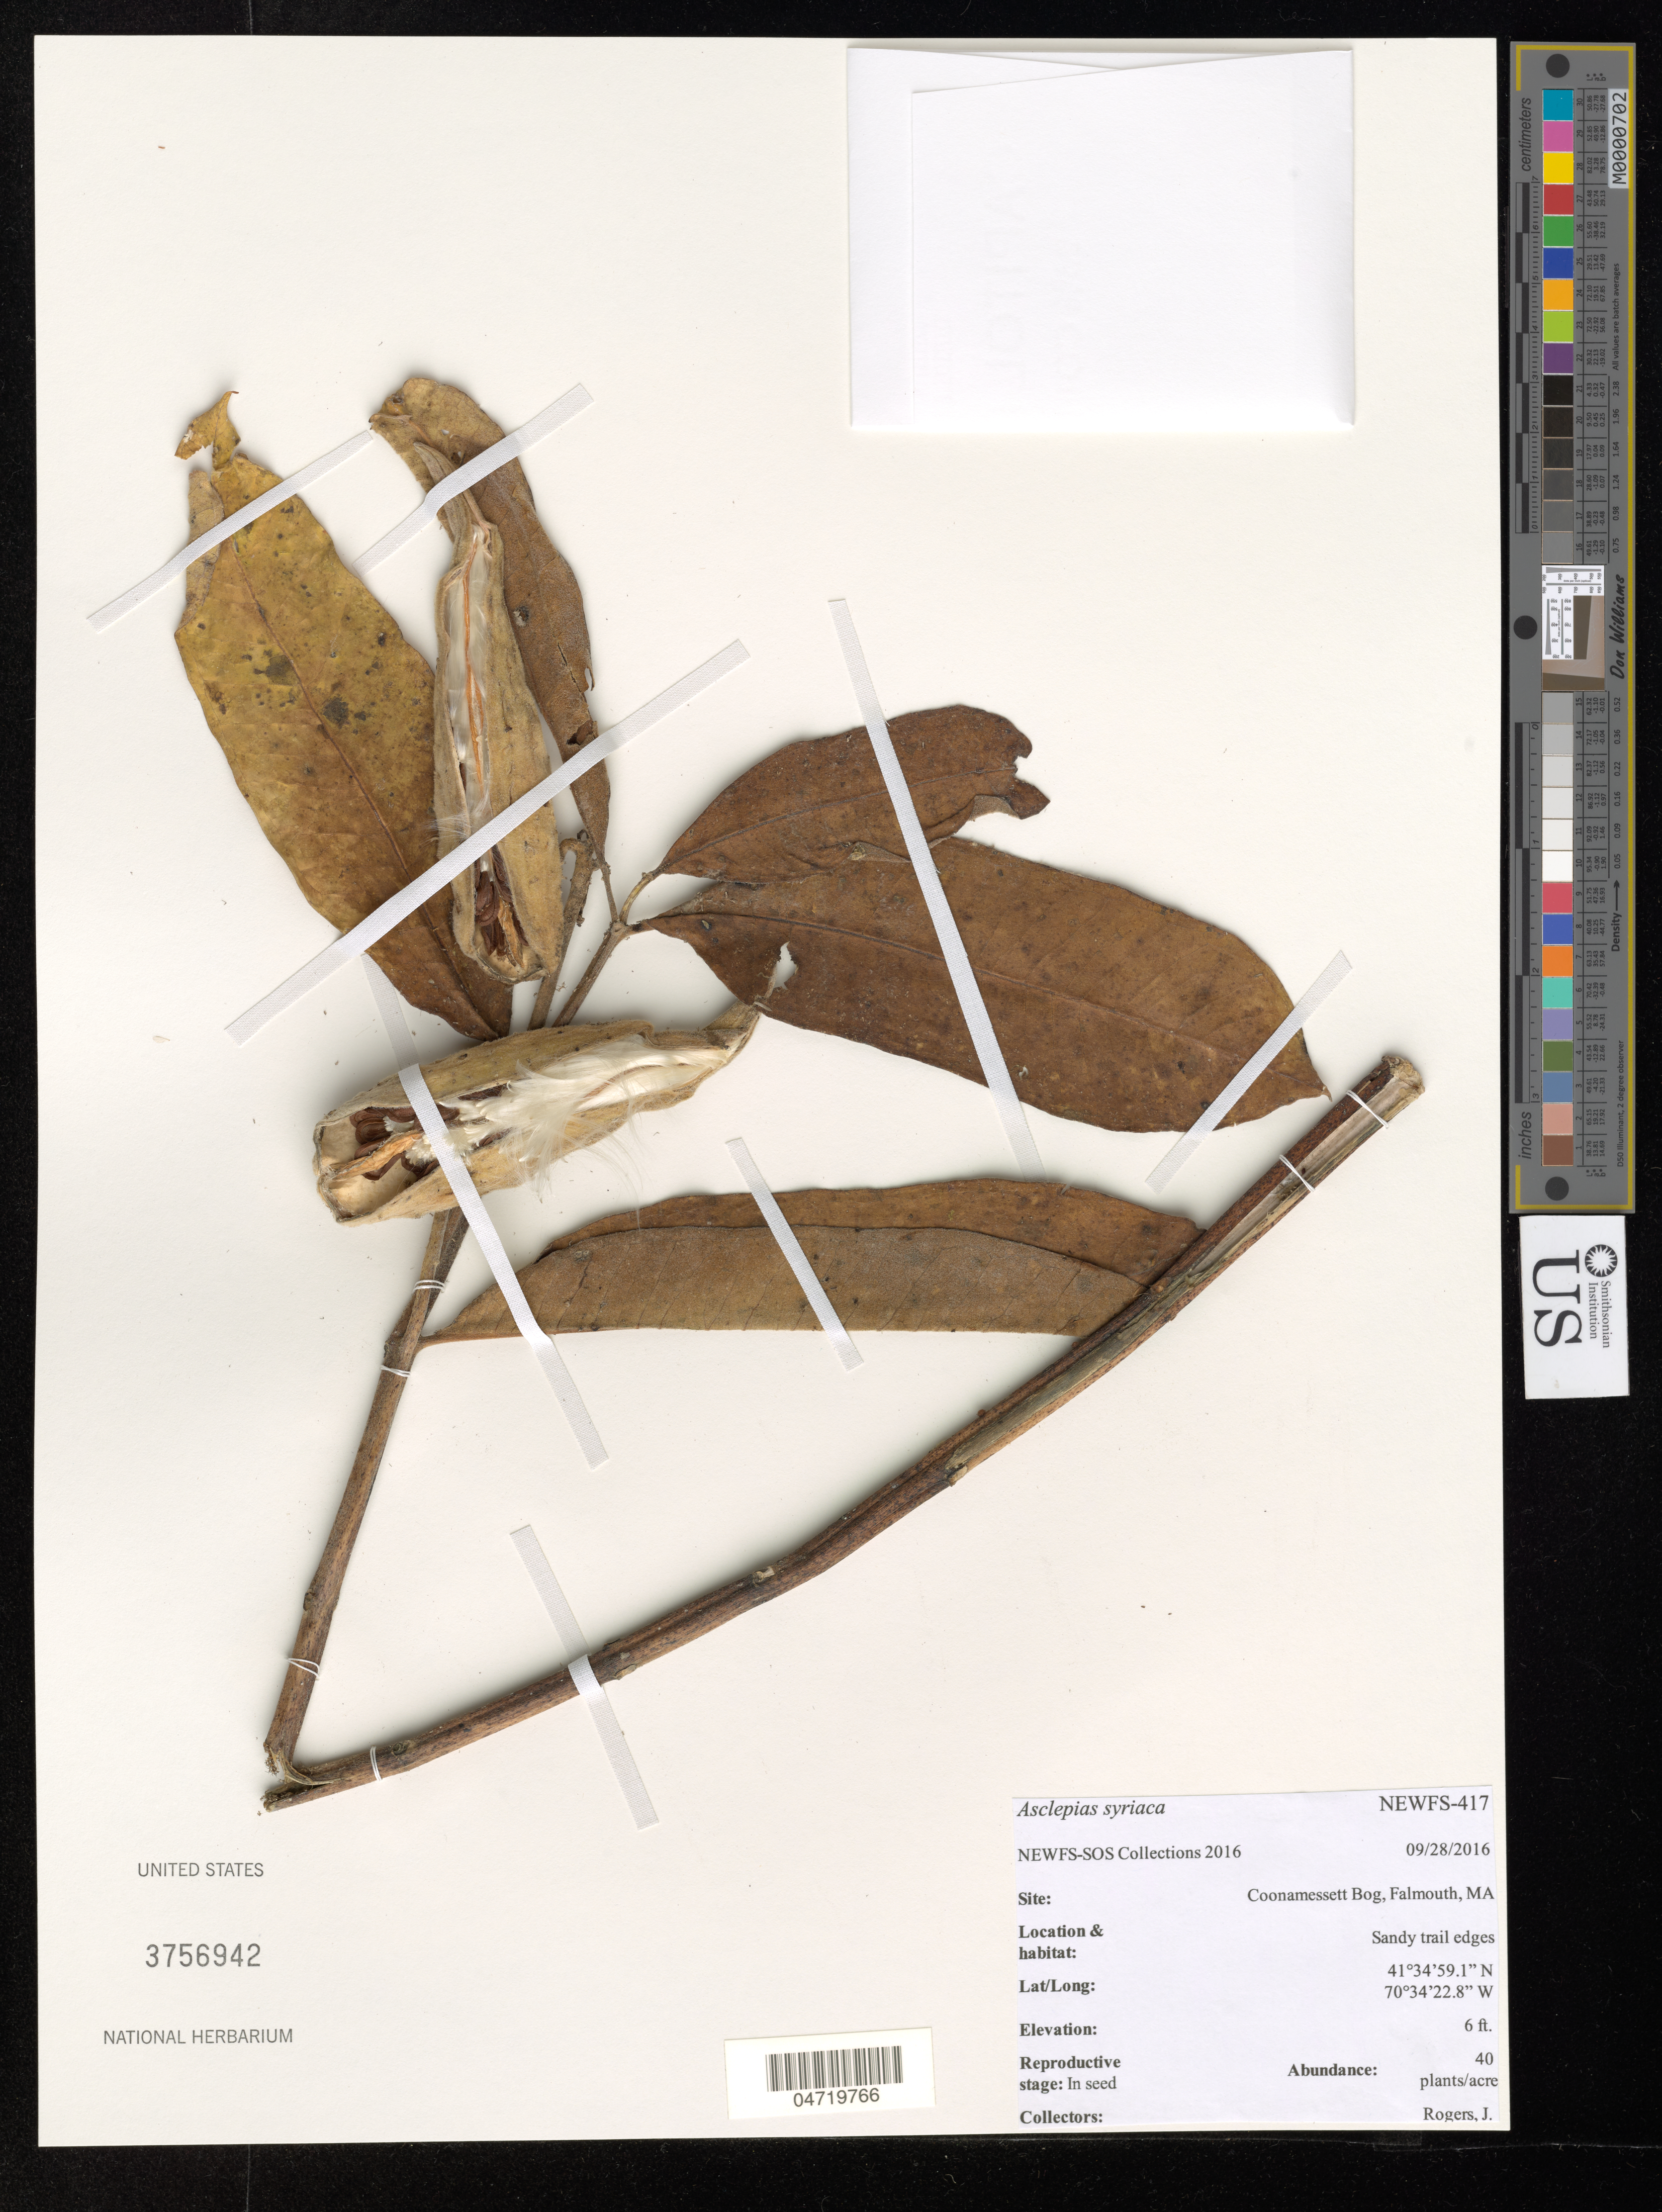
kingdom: Plantae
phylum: Tracheophyta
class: Magnoliopsida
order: Gentianales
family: Apocynaceae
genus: Asclepias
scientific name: Asclepias syriaca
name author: L.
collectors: J. Rogers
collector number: NEWFS-417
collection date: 2016-09-28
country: United States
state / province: Massachusetts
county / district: Barnstable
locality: Coonamessett Bog, Falmouth, MA, sandy trail edges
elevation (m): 2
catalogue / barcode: US 3756942